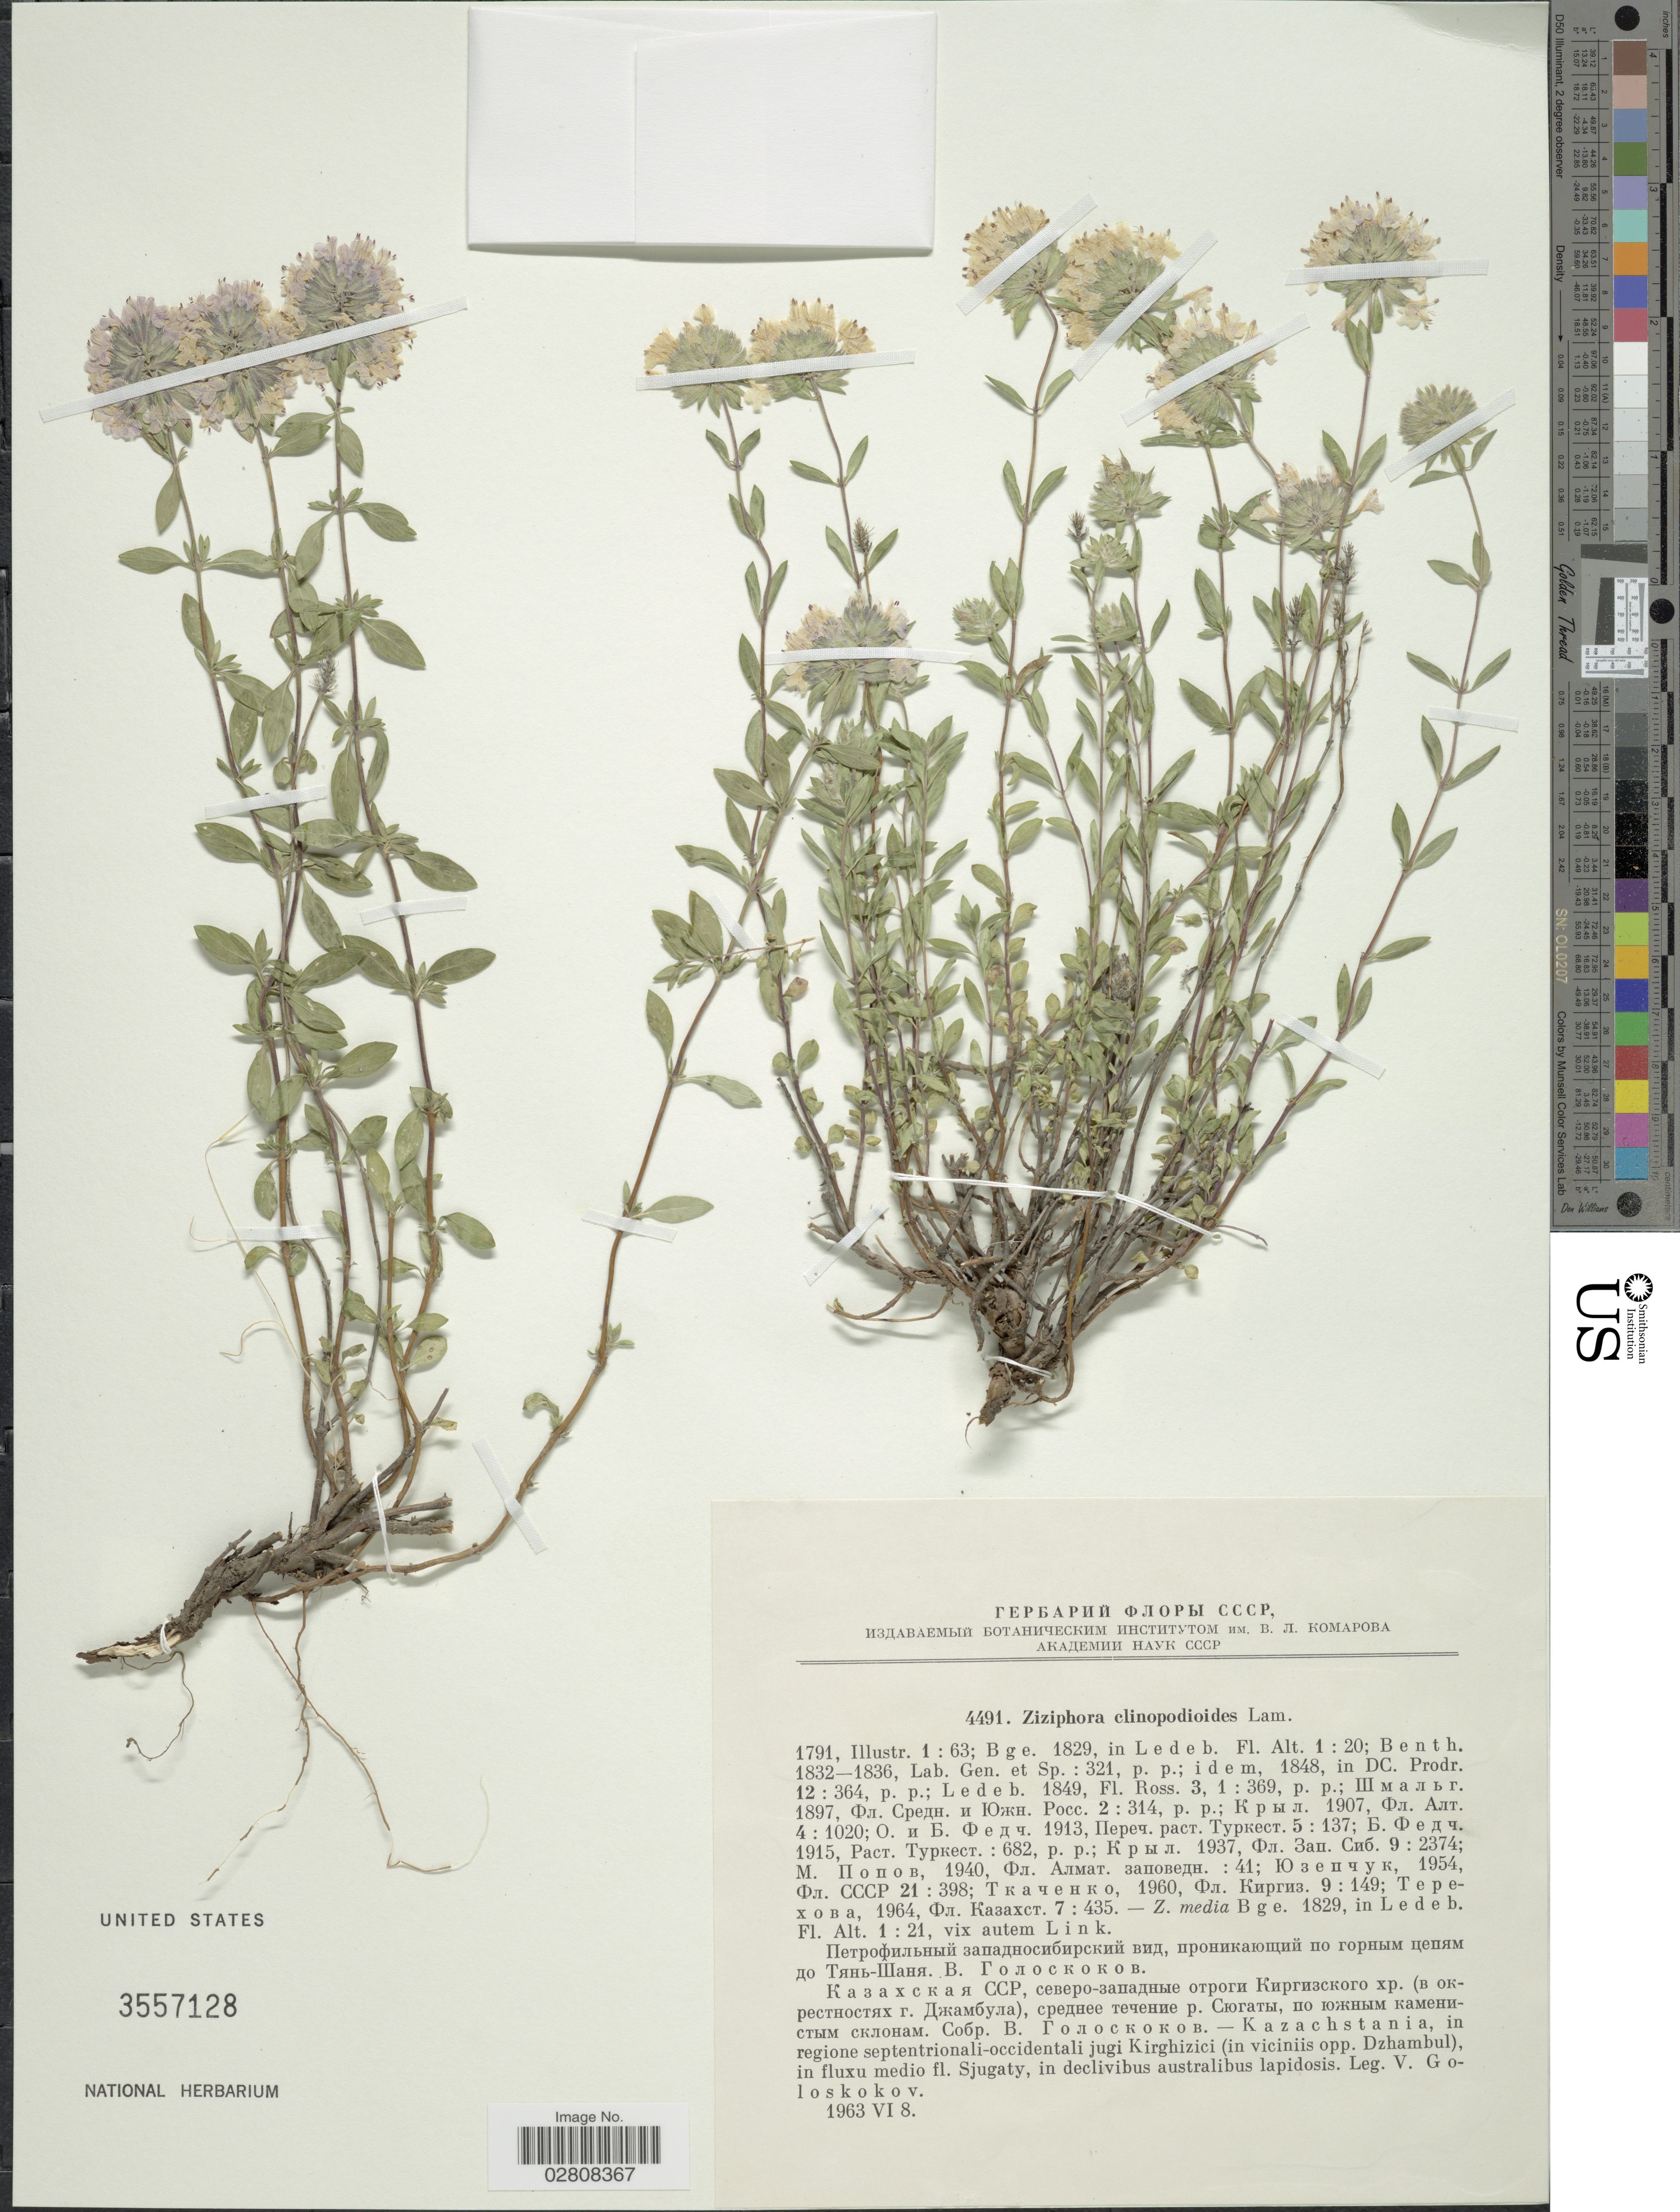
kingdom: Plantae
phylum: Tracheophyta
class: Magnoliopsida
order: Lamiales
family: Lamiaceae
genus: Ziziphora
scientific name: Ziziphora clinopodioides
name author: Lam.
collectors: V. P. Goloskokov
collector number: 4491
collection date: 1963-06-08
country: Kazakhstan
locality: In regione septentrionali-occidentali jugi Kirghizici (in viciniis opp. Dzhambul), in fluxu medio fl. Sjugaty, in declivibus australibus lapidosis.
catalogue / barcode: US 3557128